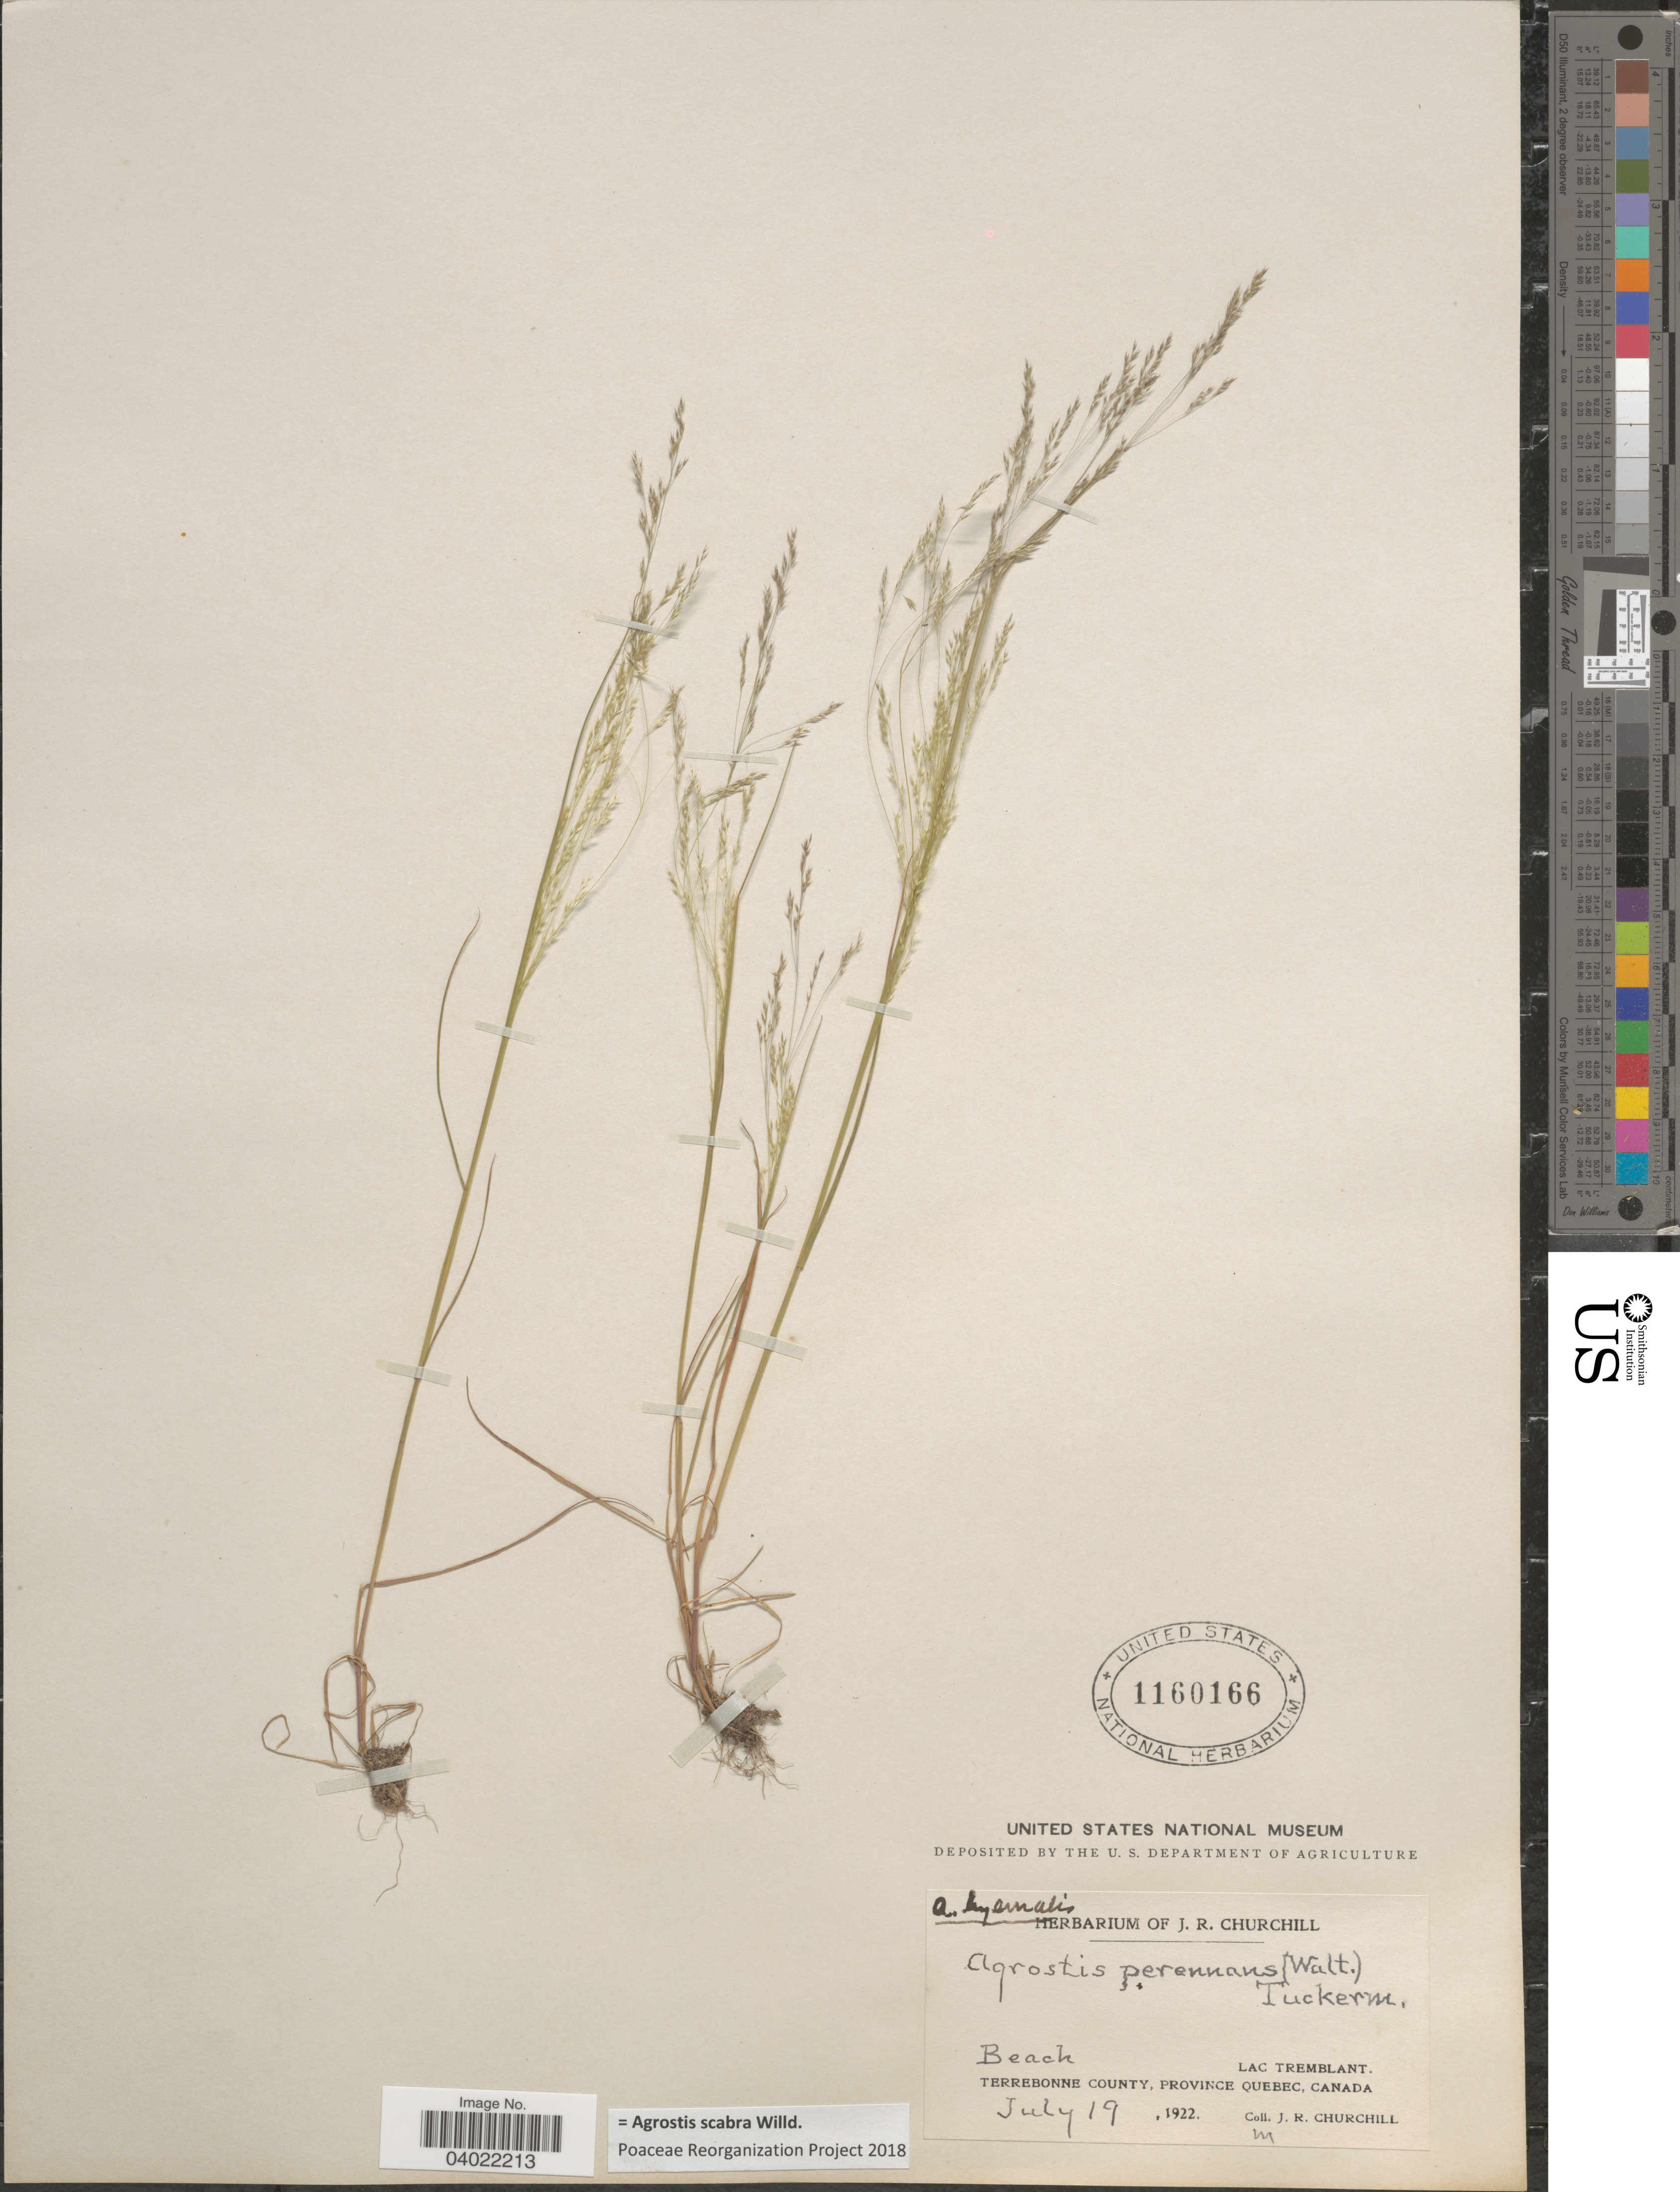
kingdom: Plantae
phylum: Tracheophyta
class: Liliopsida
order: Poales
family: Poaceae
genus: Agrostis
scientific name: Agrostis scabra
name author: Willd.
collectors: J. Churchill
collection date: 1922-07-19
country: Canada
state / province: Quebec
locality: Beach. Lac Tremblant. Terrebonne County.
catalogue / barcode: US 1160166